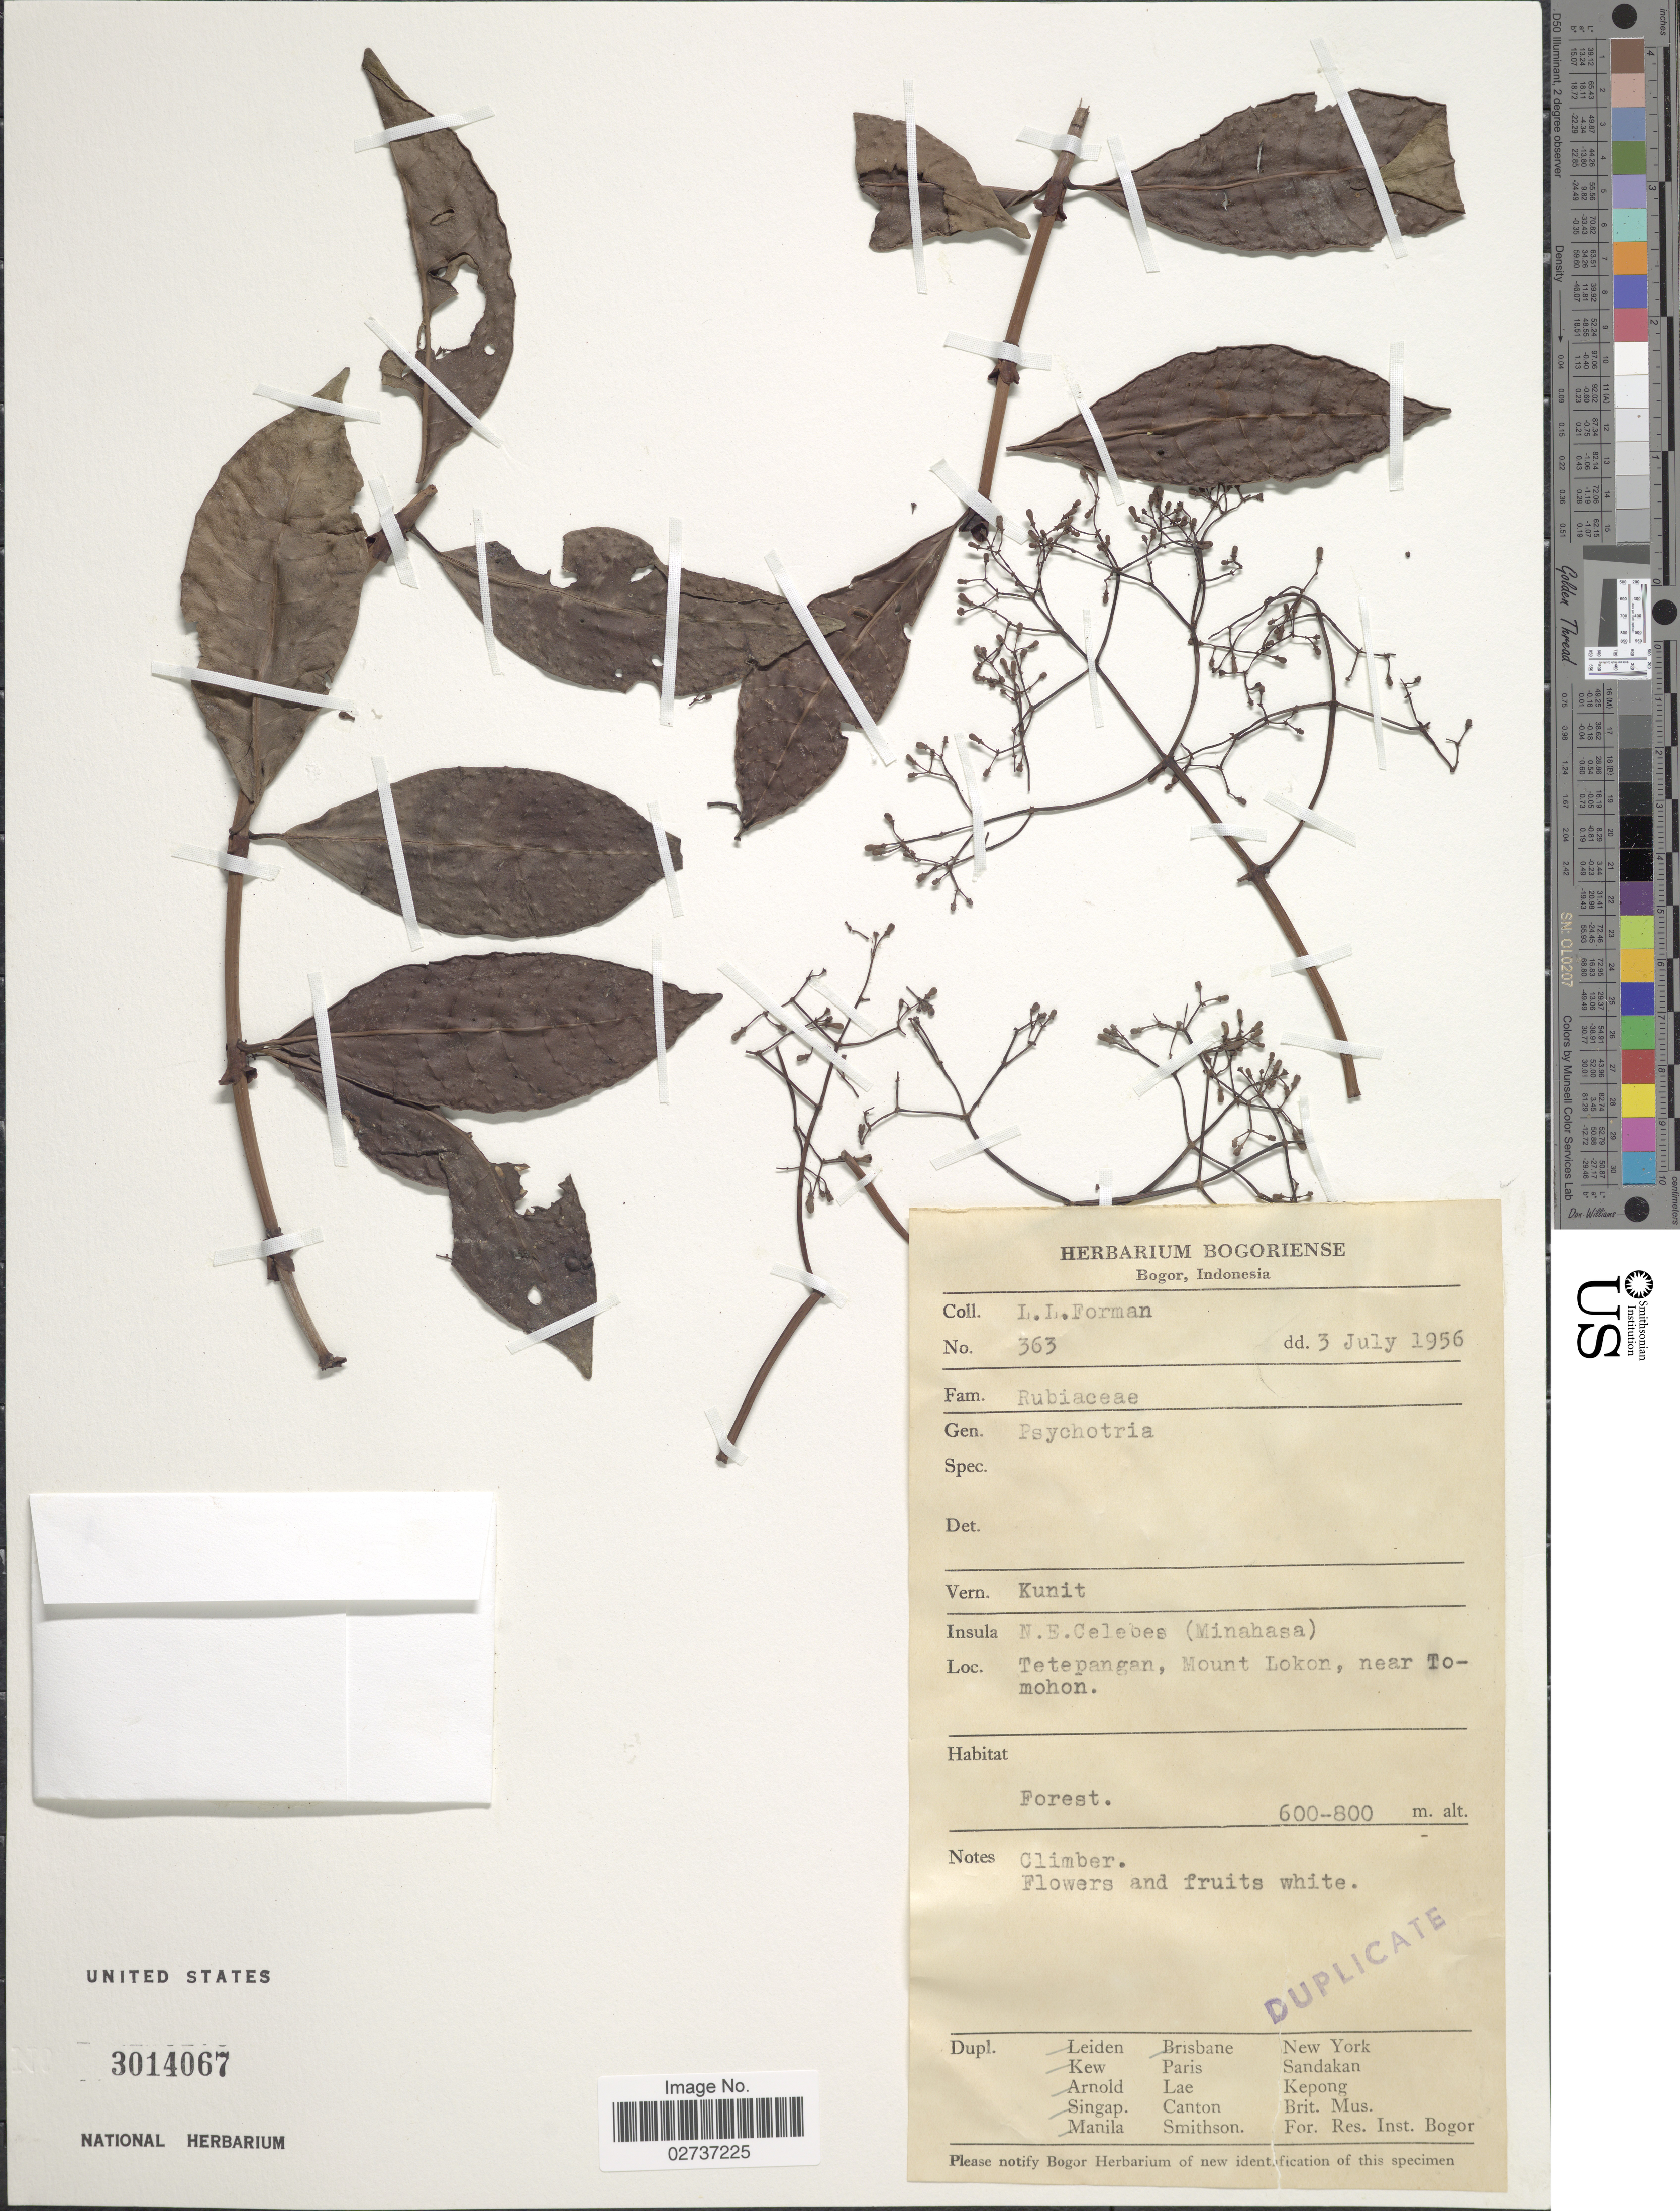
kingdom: Plantae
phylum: Tracheophyta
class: Magnoliopsida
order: Gentianales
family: Rubiaceae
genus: Psychotria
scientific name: Psychotria sp.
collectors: L. Forman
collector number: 363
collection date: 1956-07-03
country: Indonesia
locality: N.E. Celebes (Minhasa) Tetepangan, Mount Lokon, near Tomohon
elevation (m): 600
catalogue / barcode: US 3014067